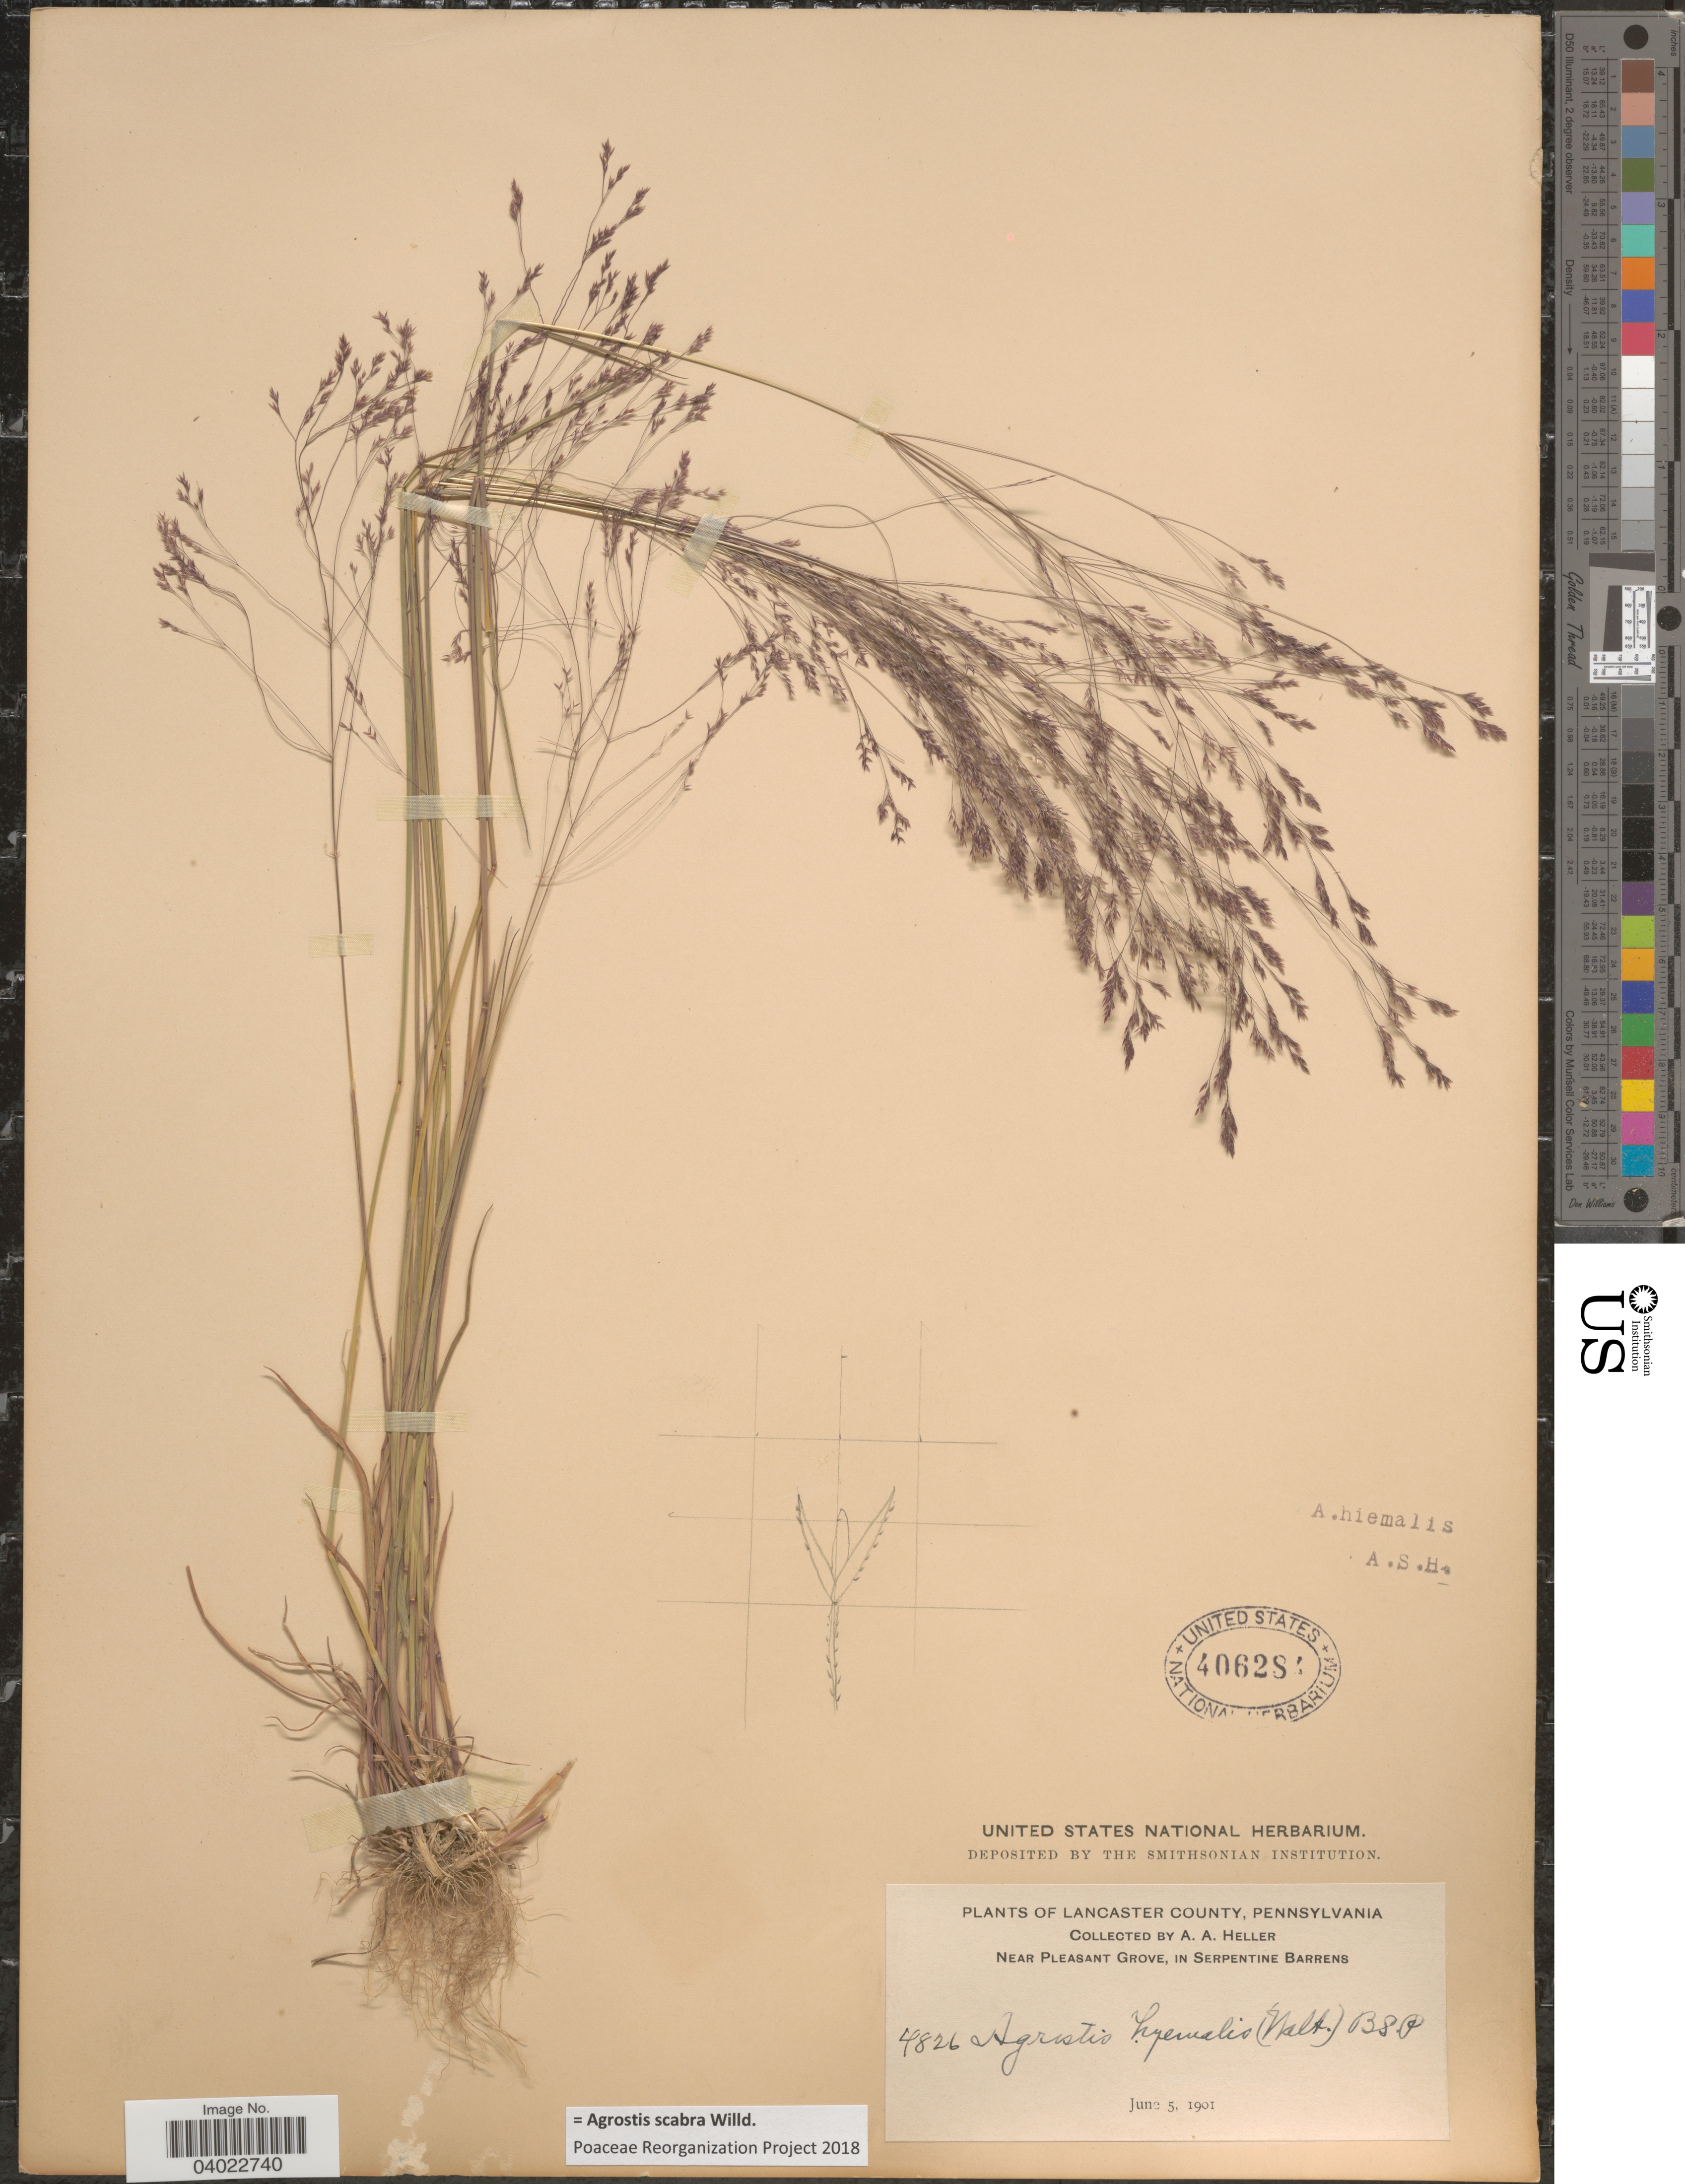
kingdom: Plantae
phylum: Tracheophyta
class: Liliopsida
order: Poales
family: Poaceae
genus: Agrostis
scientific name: Agrostis scabra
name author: Willd.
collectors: A. A. Heller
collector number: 4826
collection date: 1901-06-05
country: United States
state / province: Pennsylvania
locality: Lancaster County. Near Pleasant Grove, in Serpentine Barrens.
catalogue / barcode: US 406284